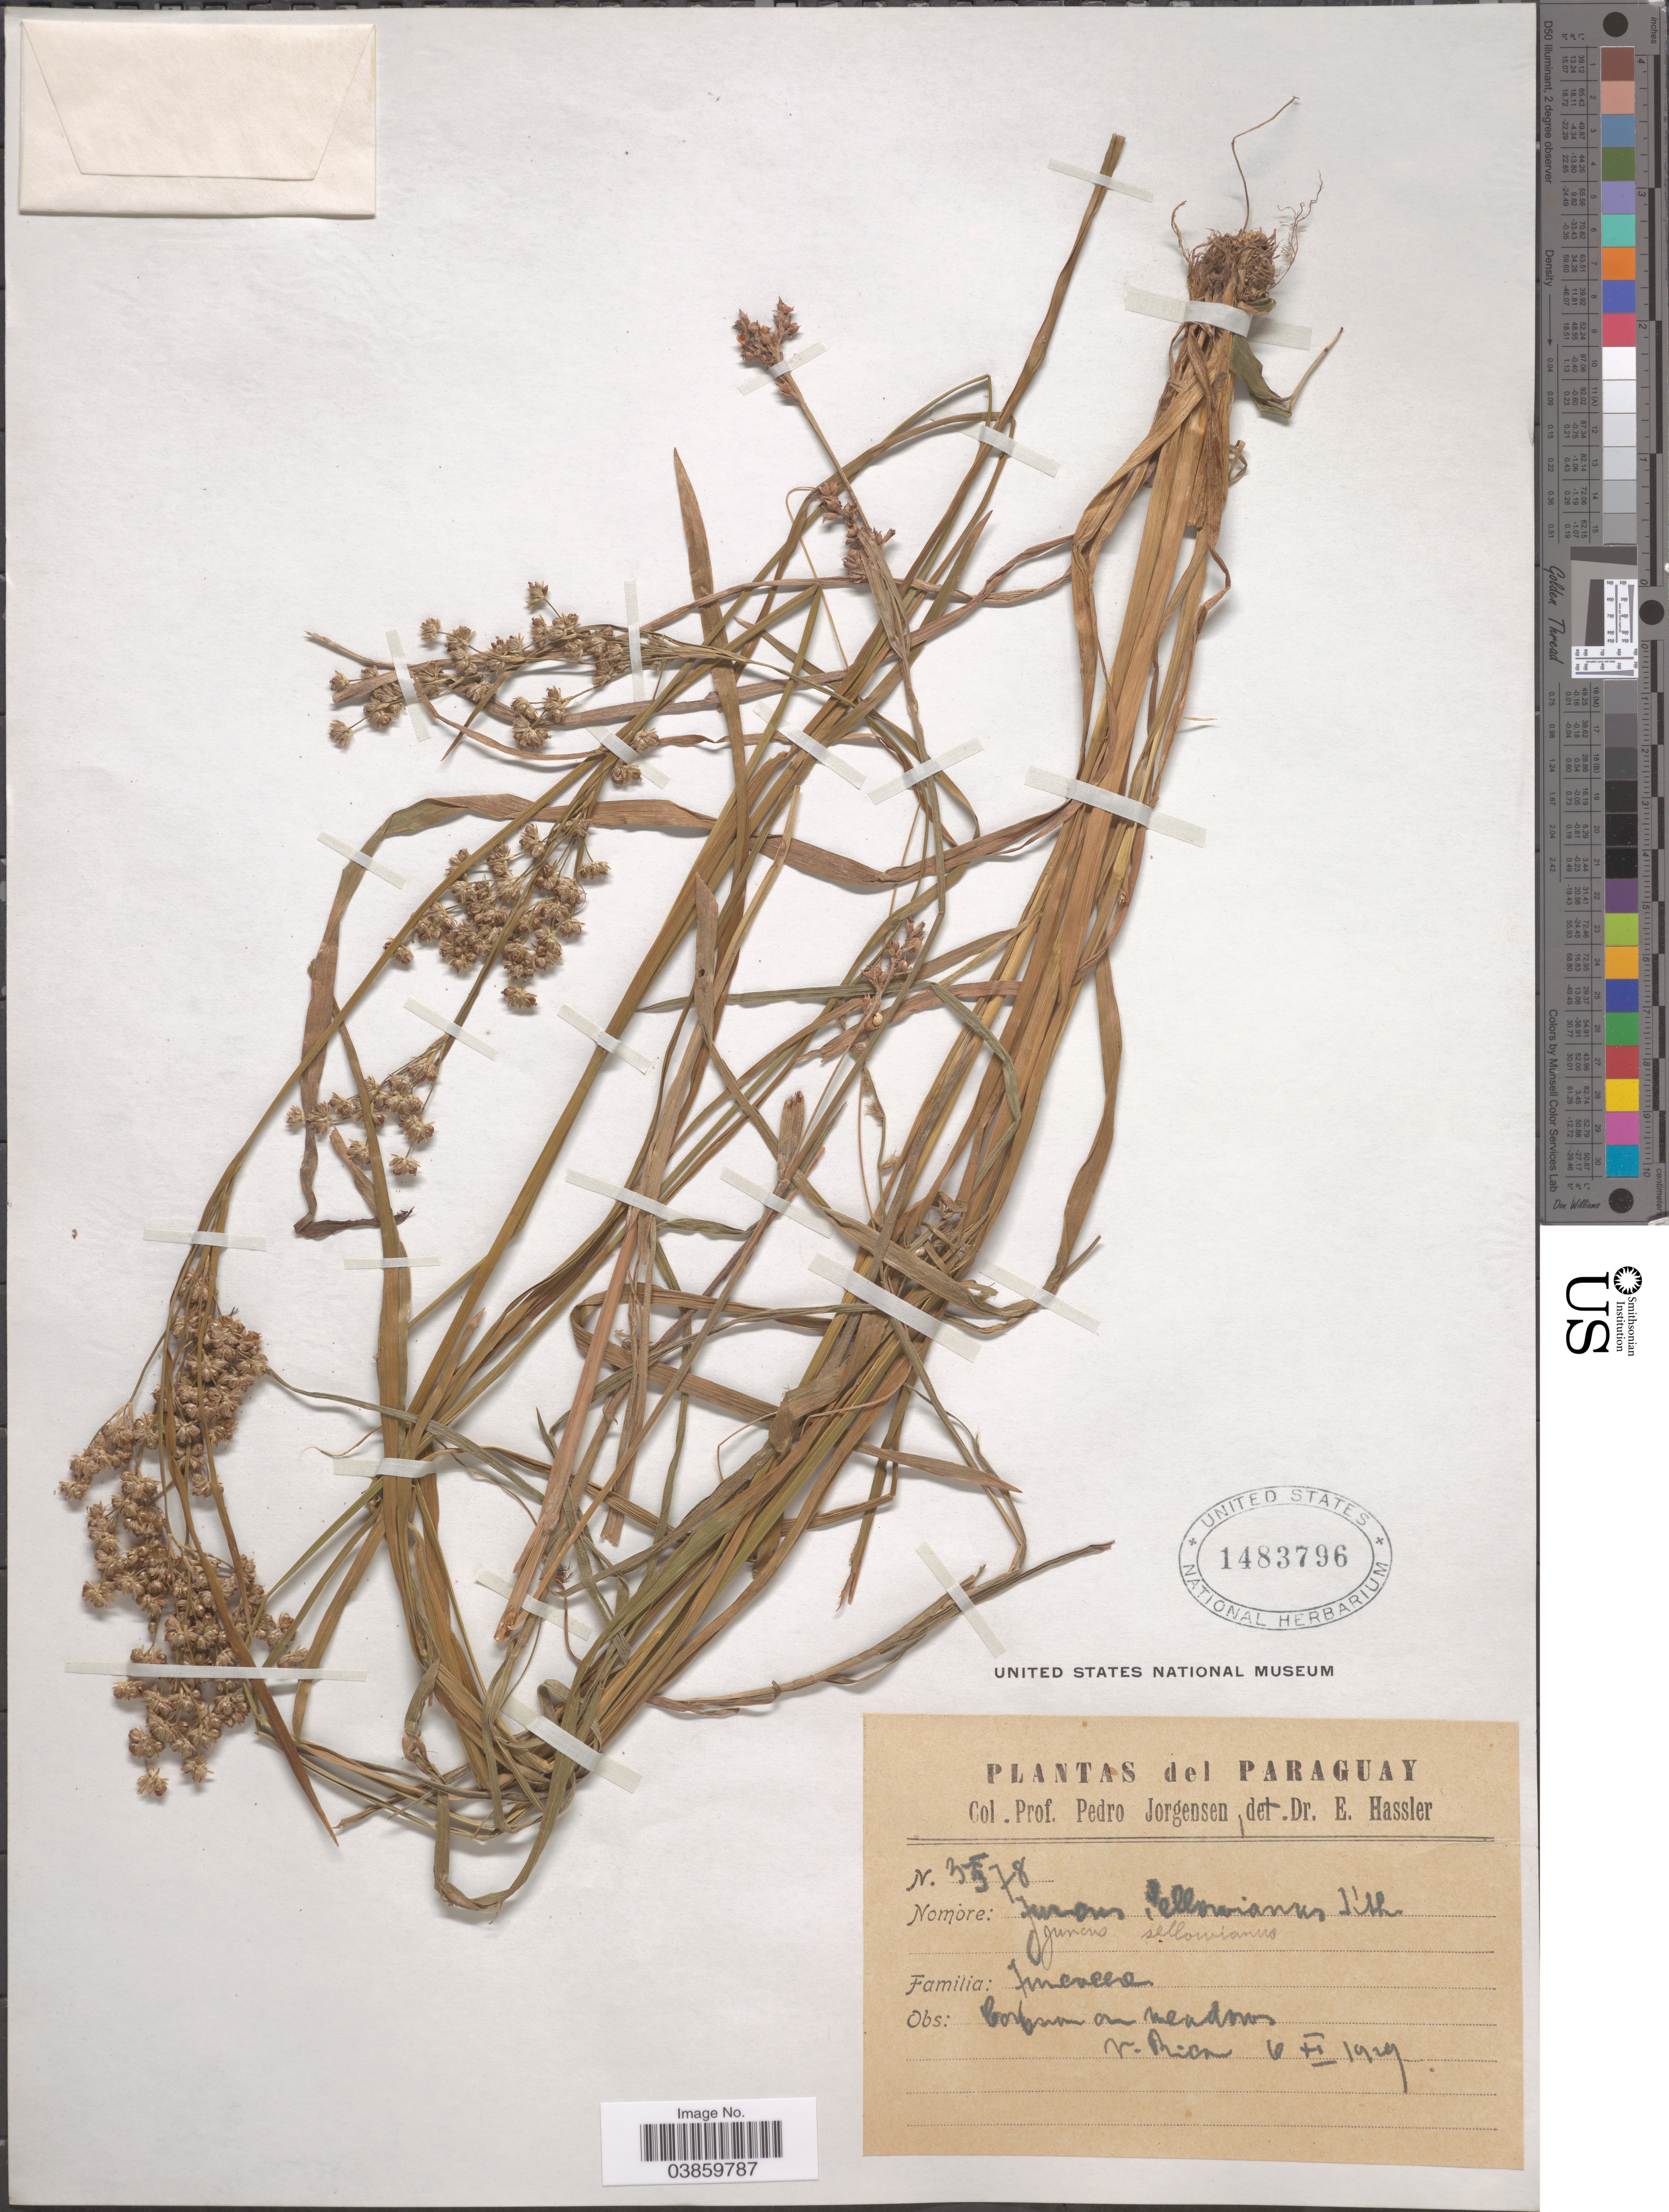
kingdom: Plantae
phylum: Tracheophyta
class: Liliopsida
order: Poales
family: Juncaceae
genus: Juncus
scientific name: Juncus sellowianus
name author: Kunth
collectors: P. Jörgensen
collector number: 3578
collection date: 1929-11-06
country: Paraguay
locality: V. Rica.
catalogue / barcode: US 1483796